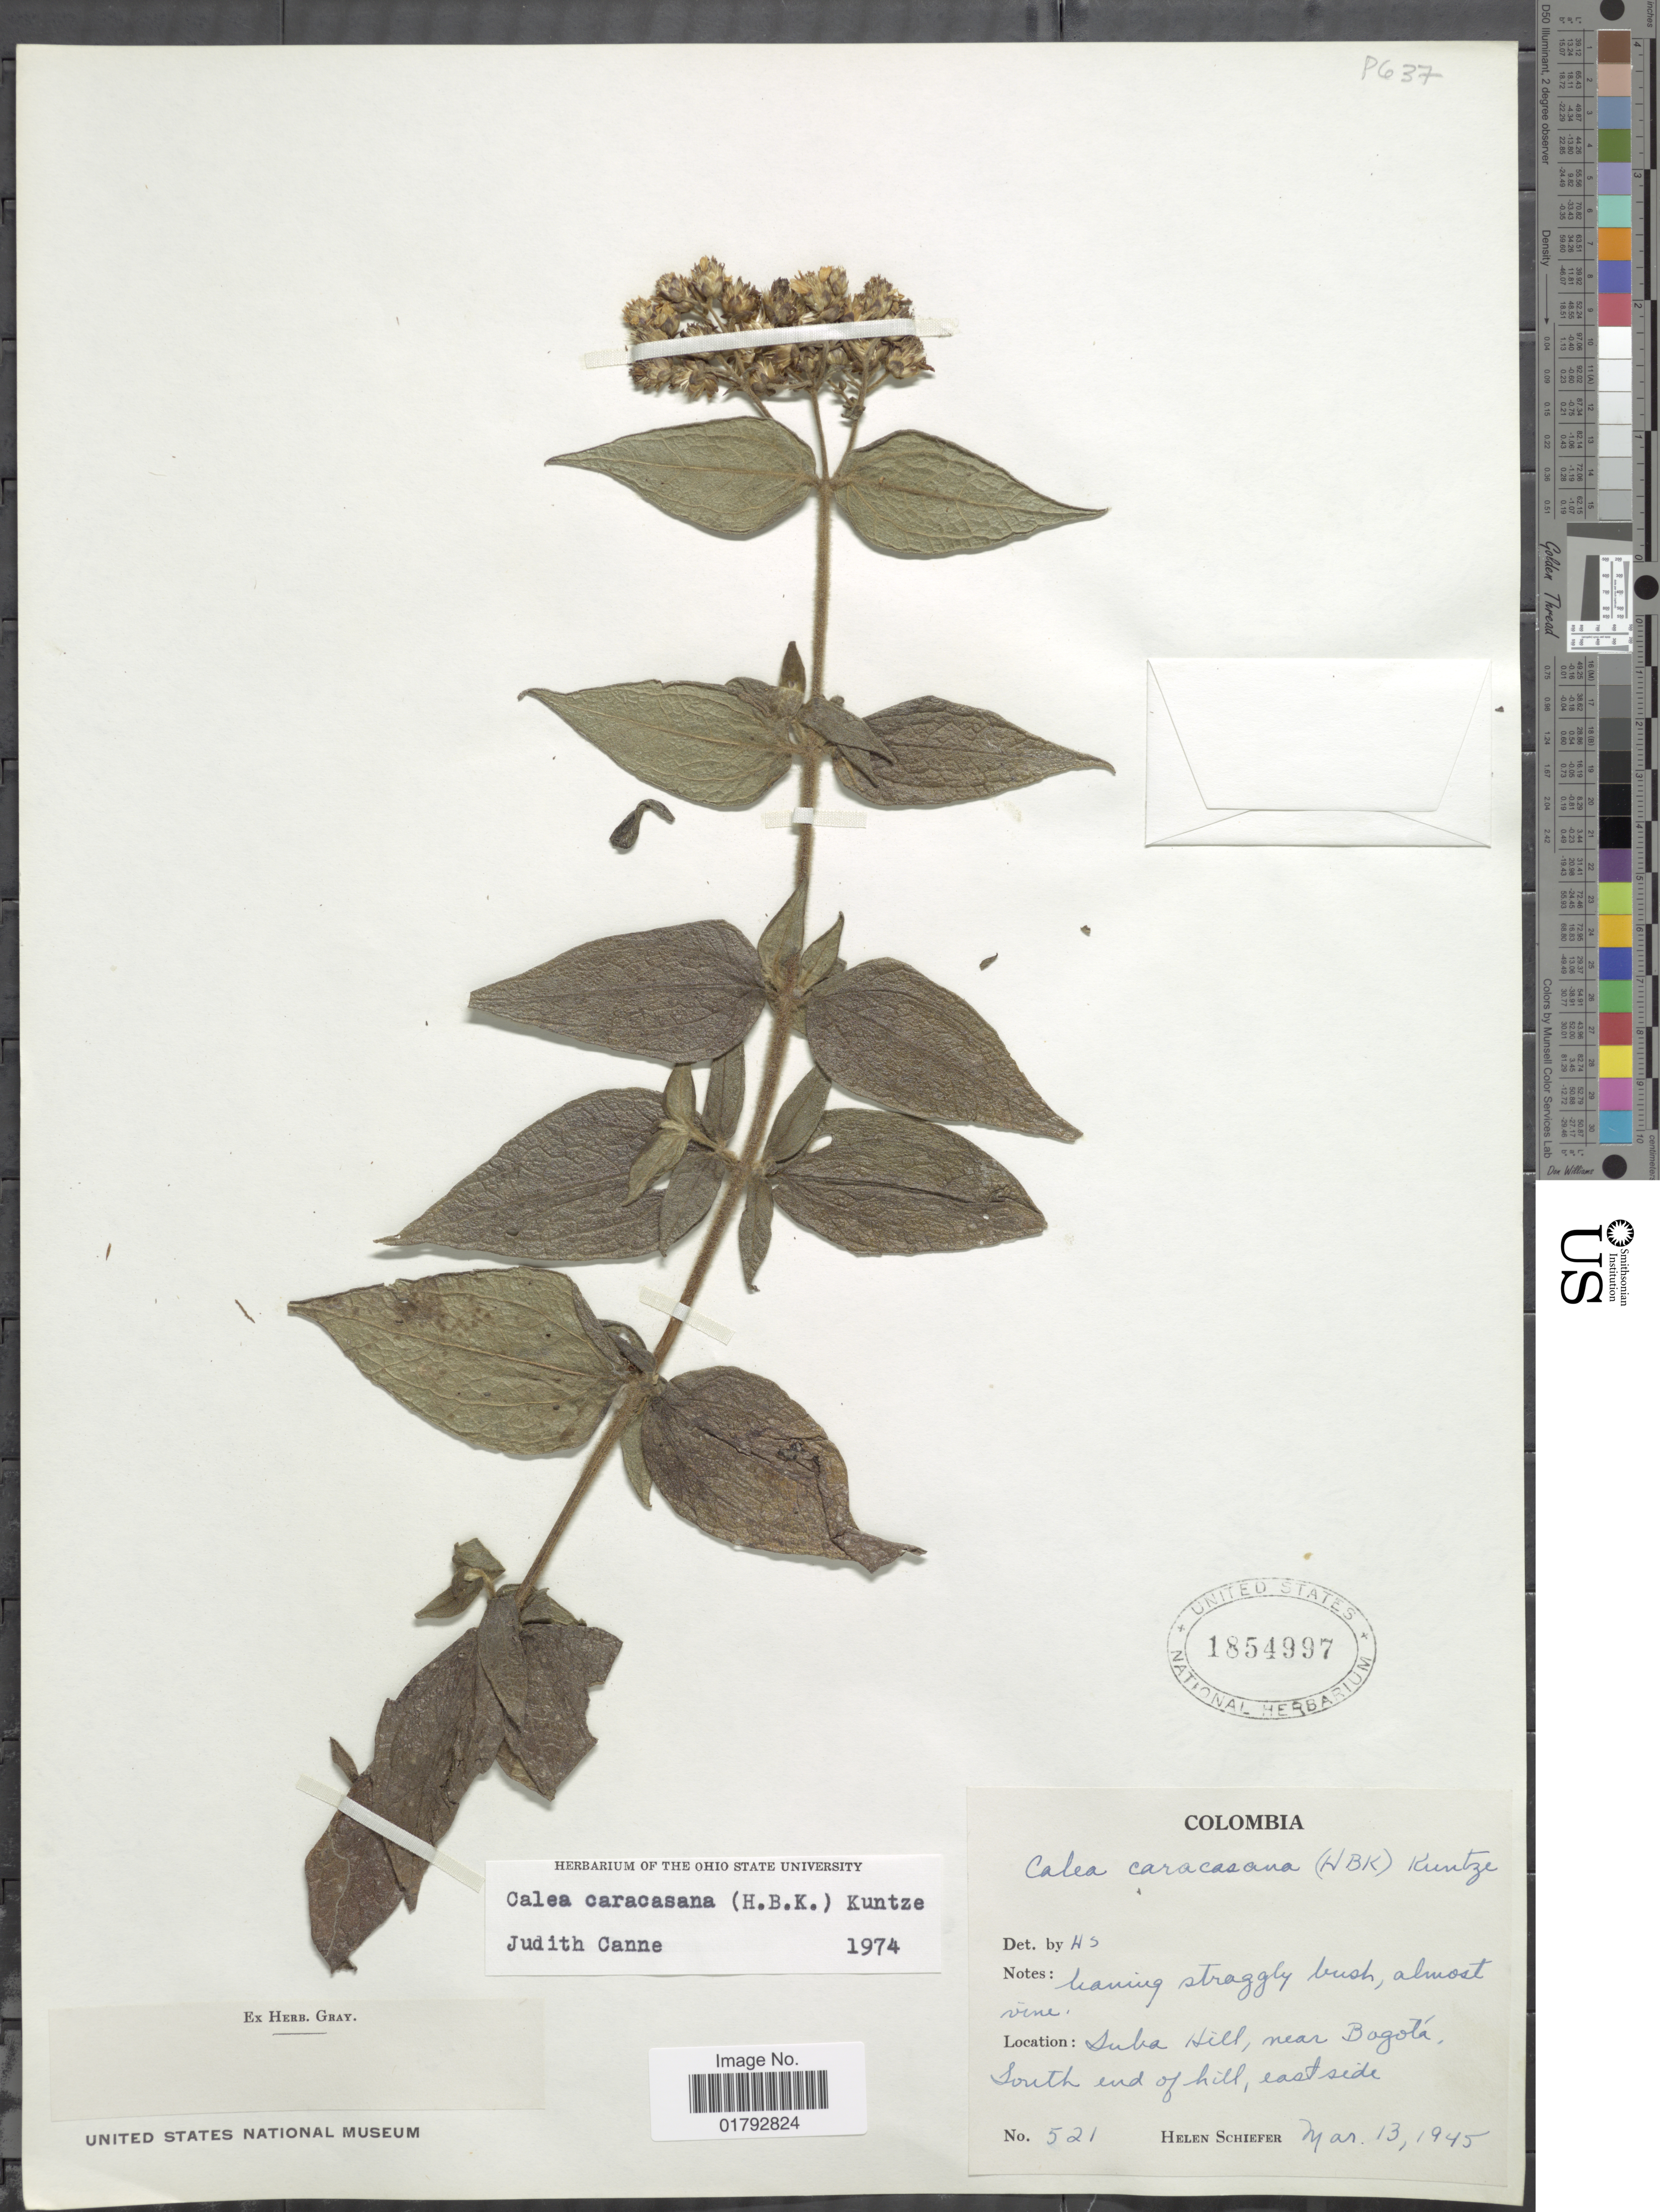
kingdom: Plantae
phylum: Tracheophyta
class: Magnoliopsida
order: Asterales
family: Asteraceae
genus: Alloispermum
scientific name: Alloispermum caracasanum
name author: (Kunth) H. Rob.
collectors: H. Schiefer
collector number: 521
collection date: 1945-03-13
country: Colombia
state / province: Bogota D.C.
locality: Suba Hill , near Bogota South end of hillm east side.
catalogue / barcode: US 1854997